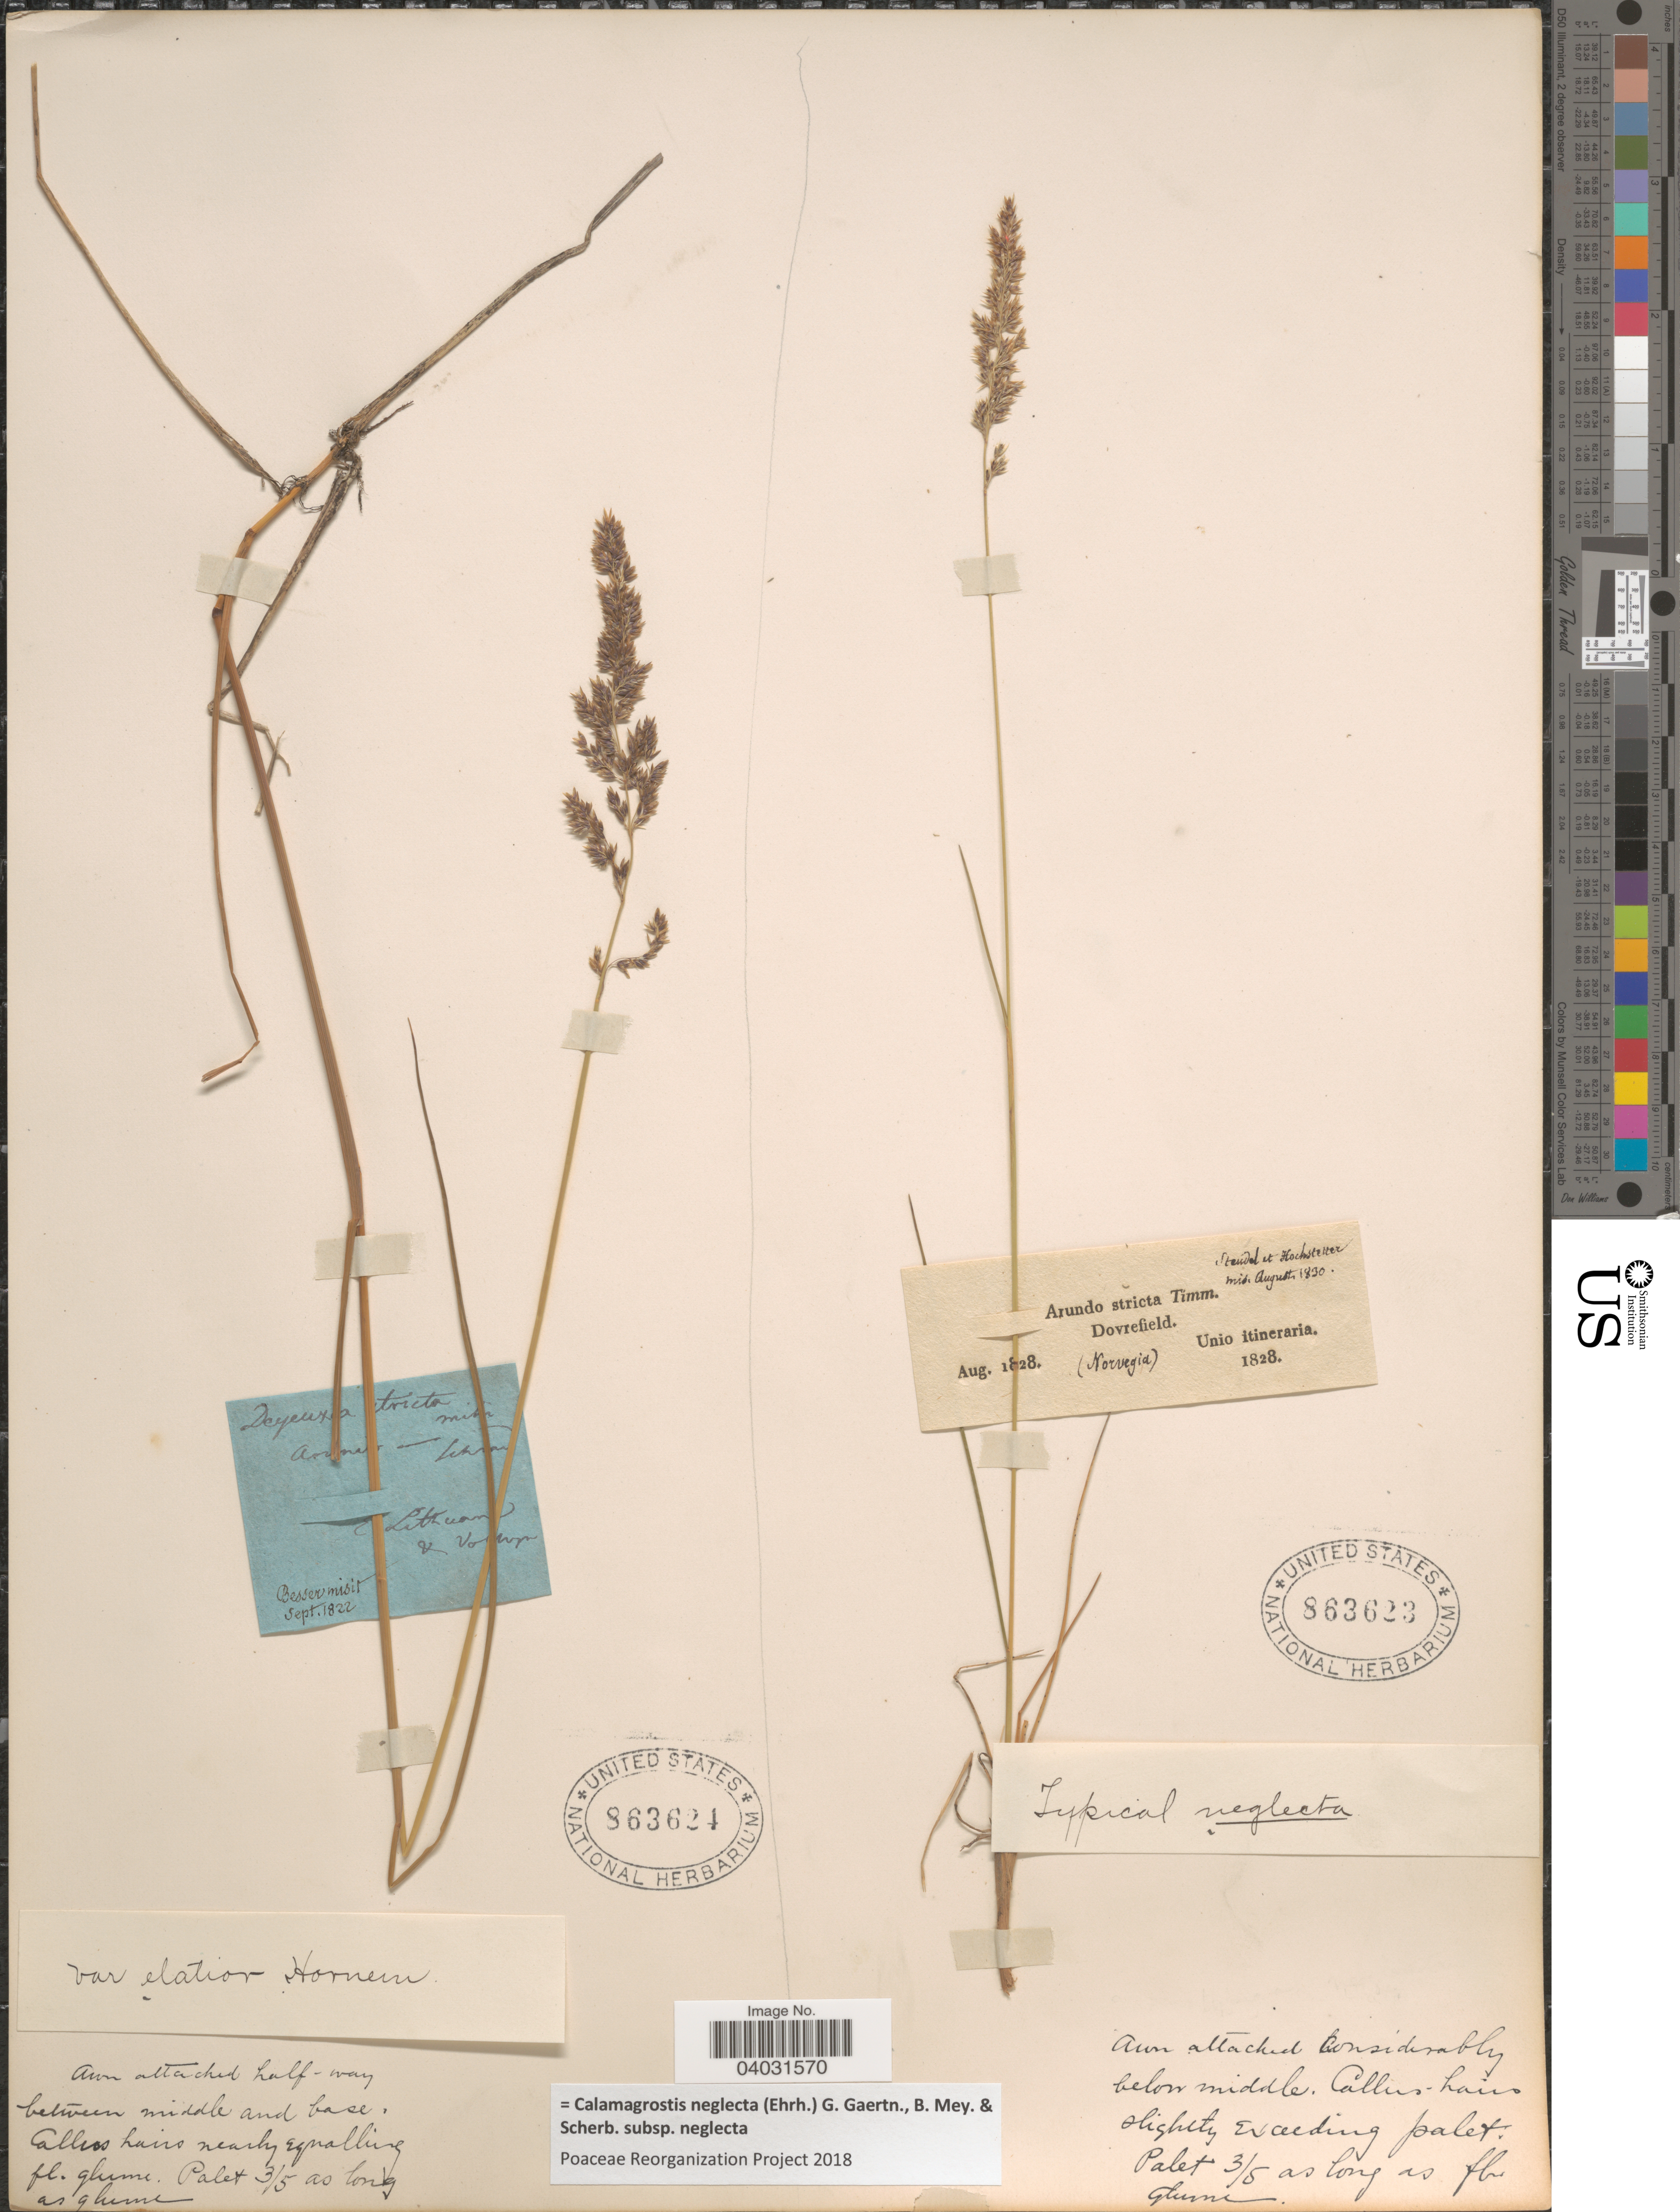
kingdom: Plantae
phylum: Tracheophyta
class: Liliopsida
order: Poales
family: Poaceae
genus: Calamagrostis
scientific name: Calamagrostis neglecta subsp. neglecta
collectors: Steudel & -. Hochstetter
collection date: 1828-08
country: Norway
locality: Arundo stricta Timm. Dovrefield. (Norvegia).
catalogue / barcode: US 863623-2